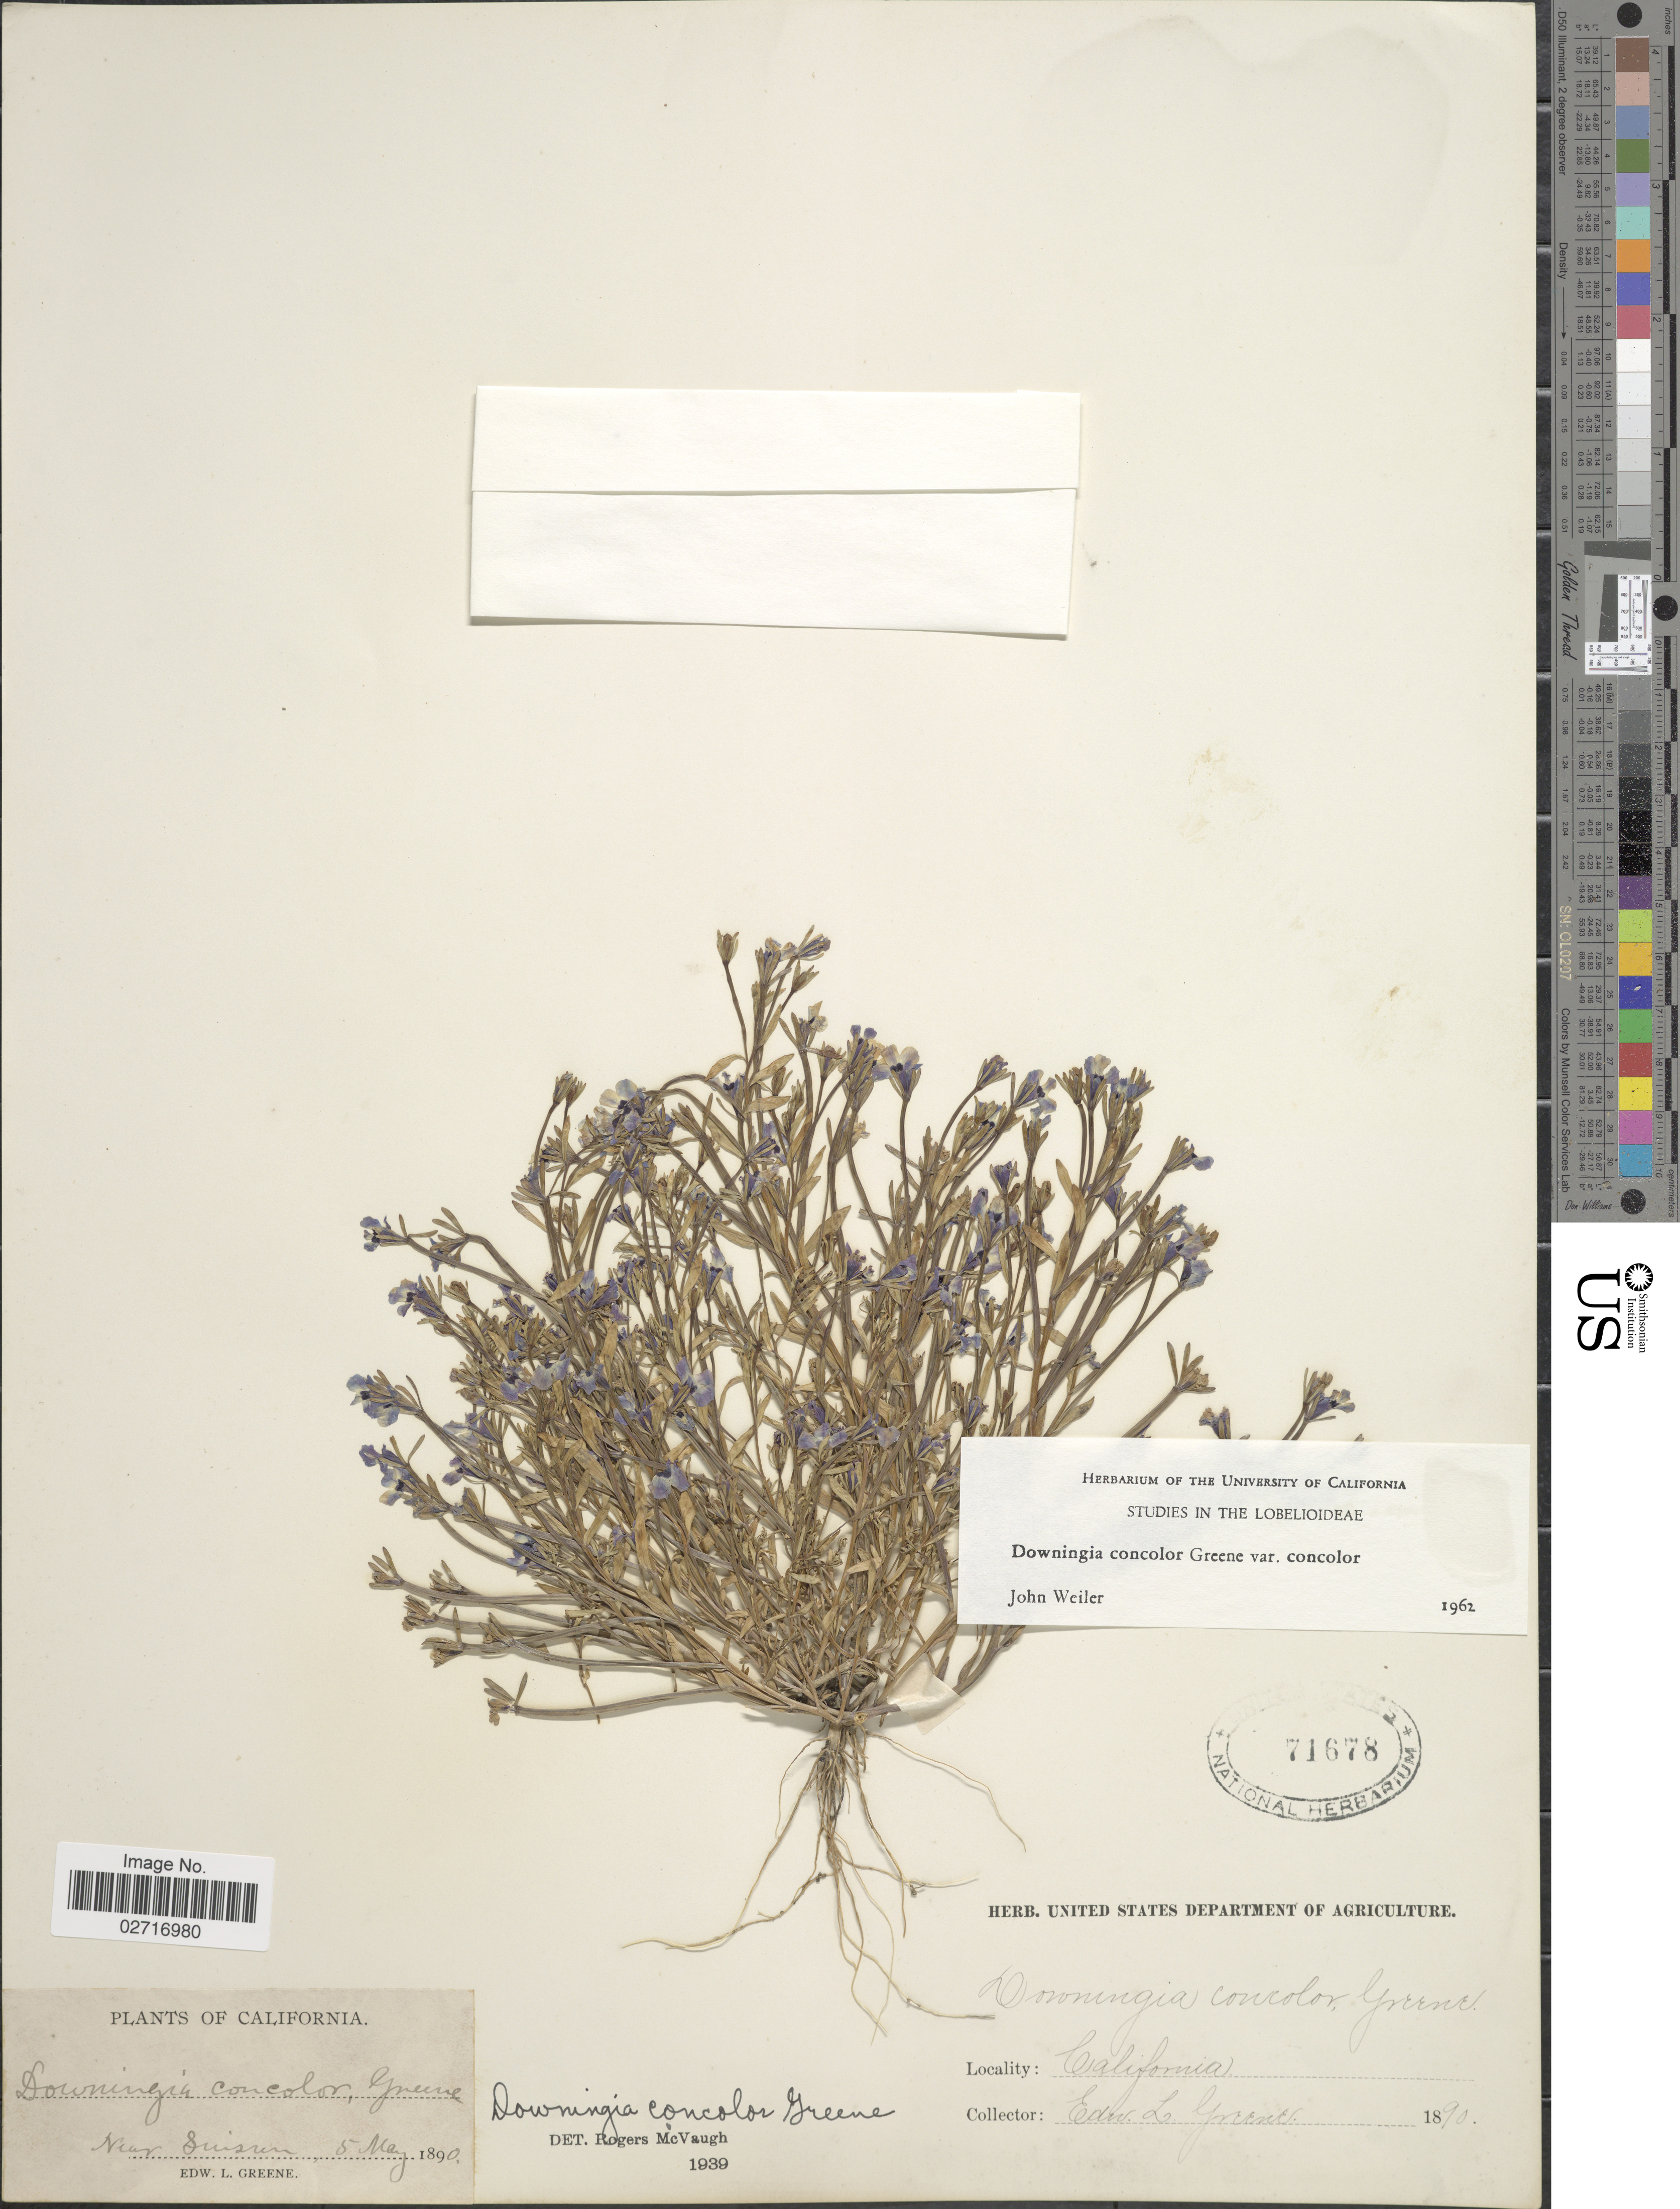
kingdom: Plantae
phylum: Tracheophyta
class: Magnoliopsida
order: Asterales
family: Campanulaceae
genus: Downingia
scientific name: Downingia concolor var. concolor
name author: Greene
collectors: E. L. Greene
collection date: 1890-05-05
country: United States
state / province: California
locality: Near Suisun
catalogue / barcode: US 71678